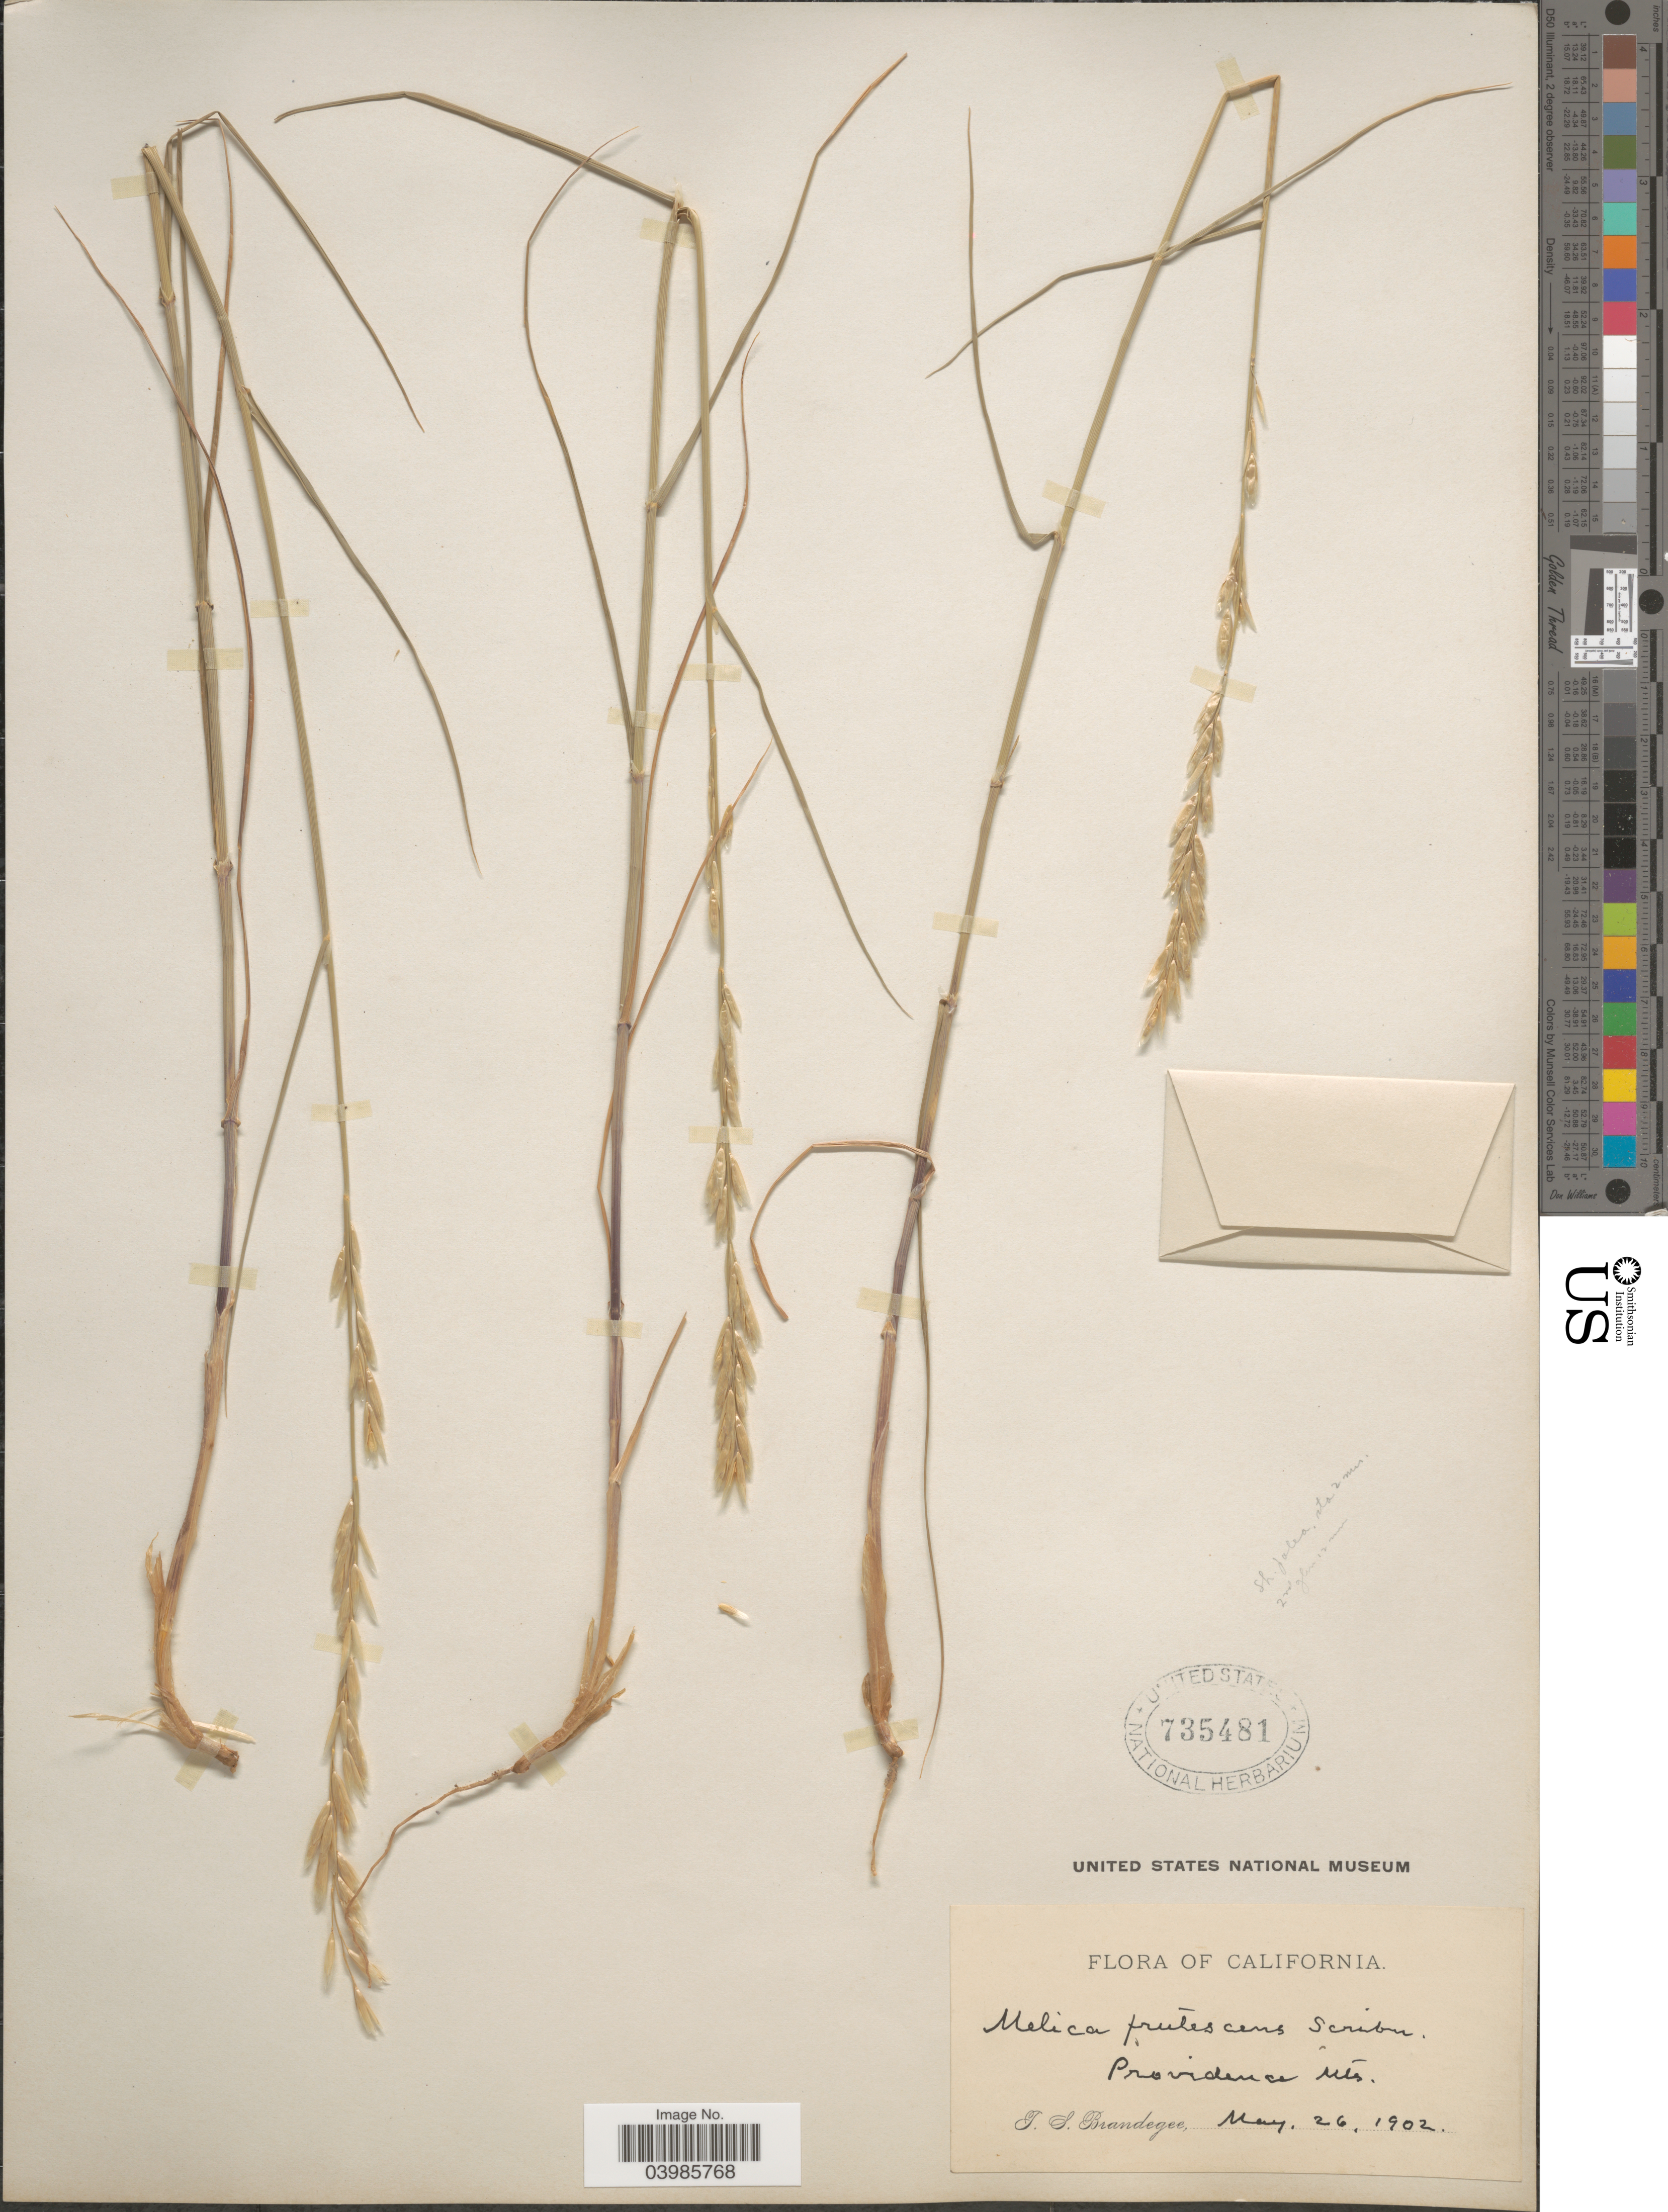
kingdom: Plantae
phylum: Tracheophyta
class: Liliopsida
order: Poales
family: Poaceae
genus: Melica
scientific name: Melica frutescens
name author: Scribn.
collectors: T. S. Brandegee (herbarium)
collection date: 1902-05-26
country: United States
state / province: California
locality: Providence Mts.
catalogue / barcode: US 735481